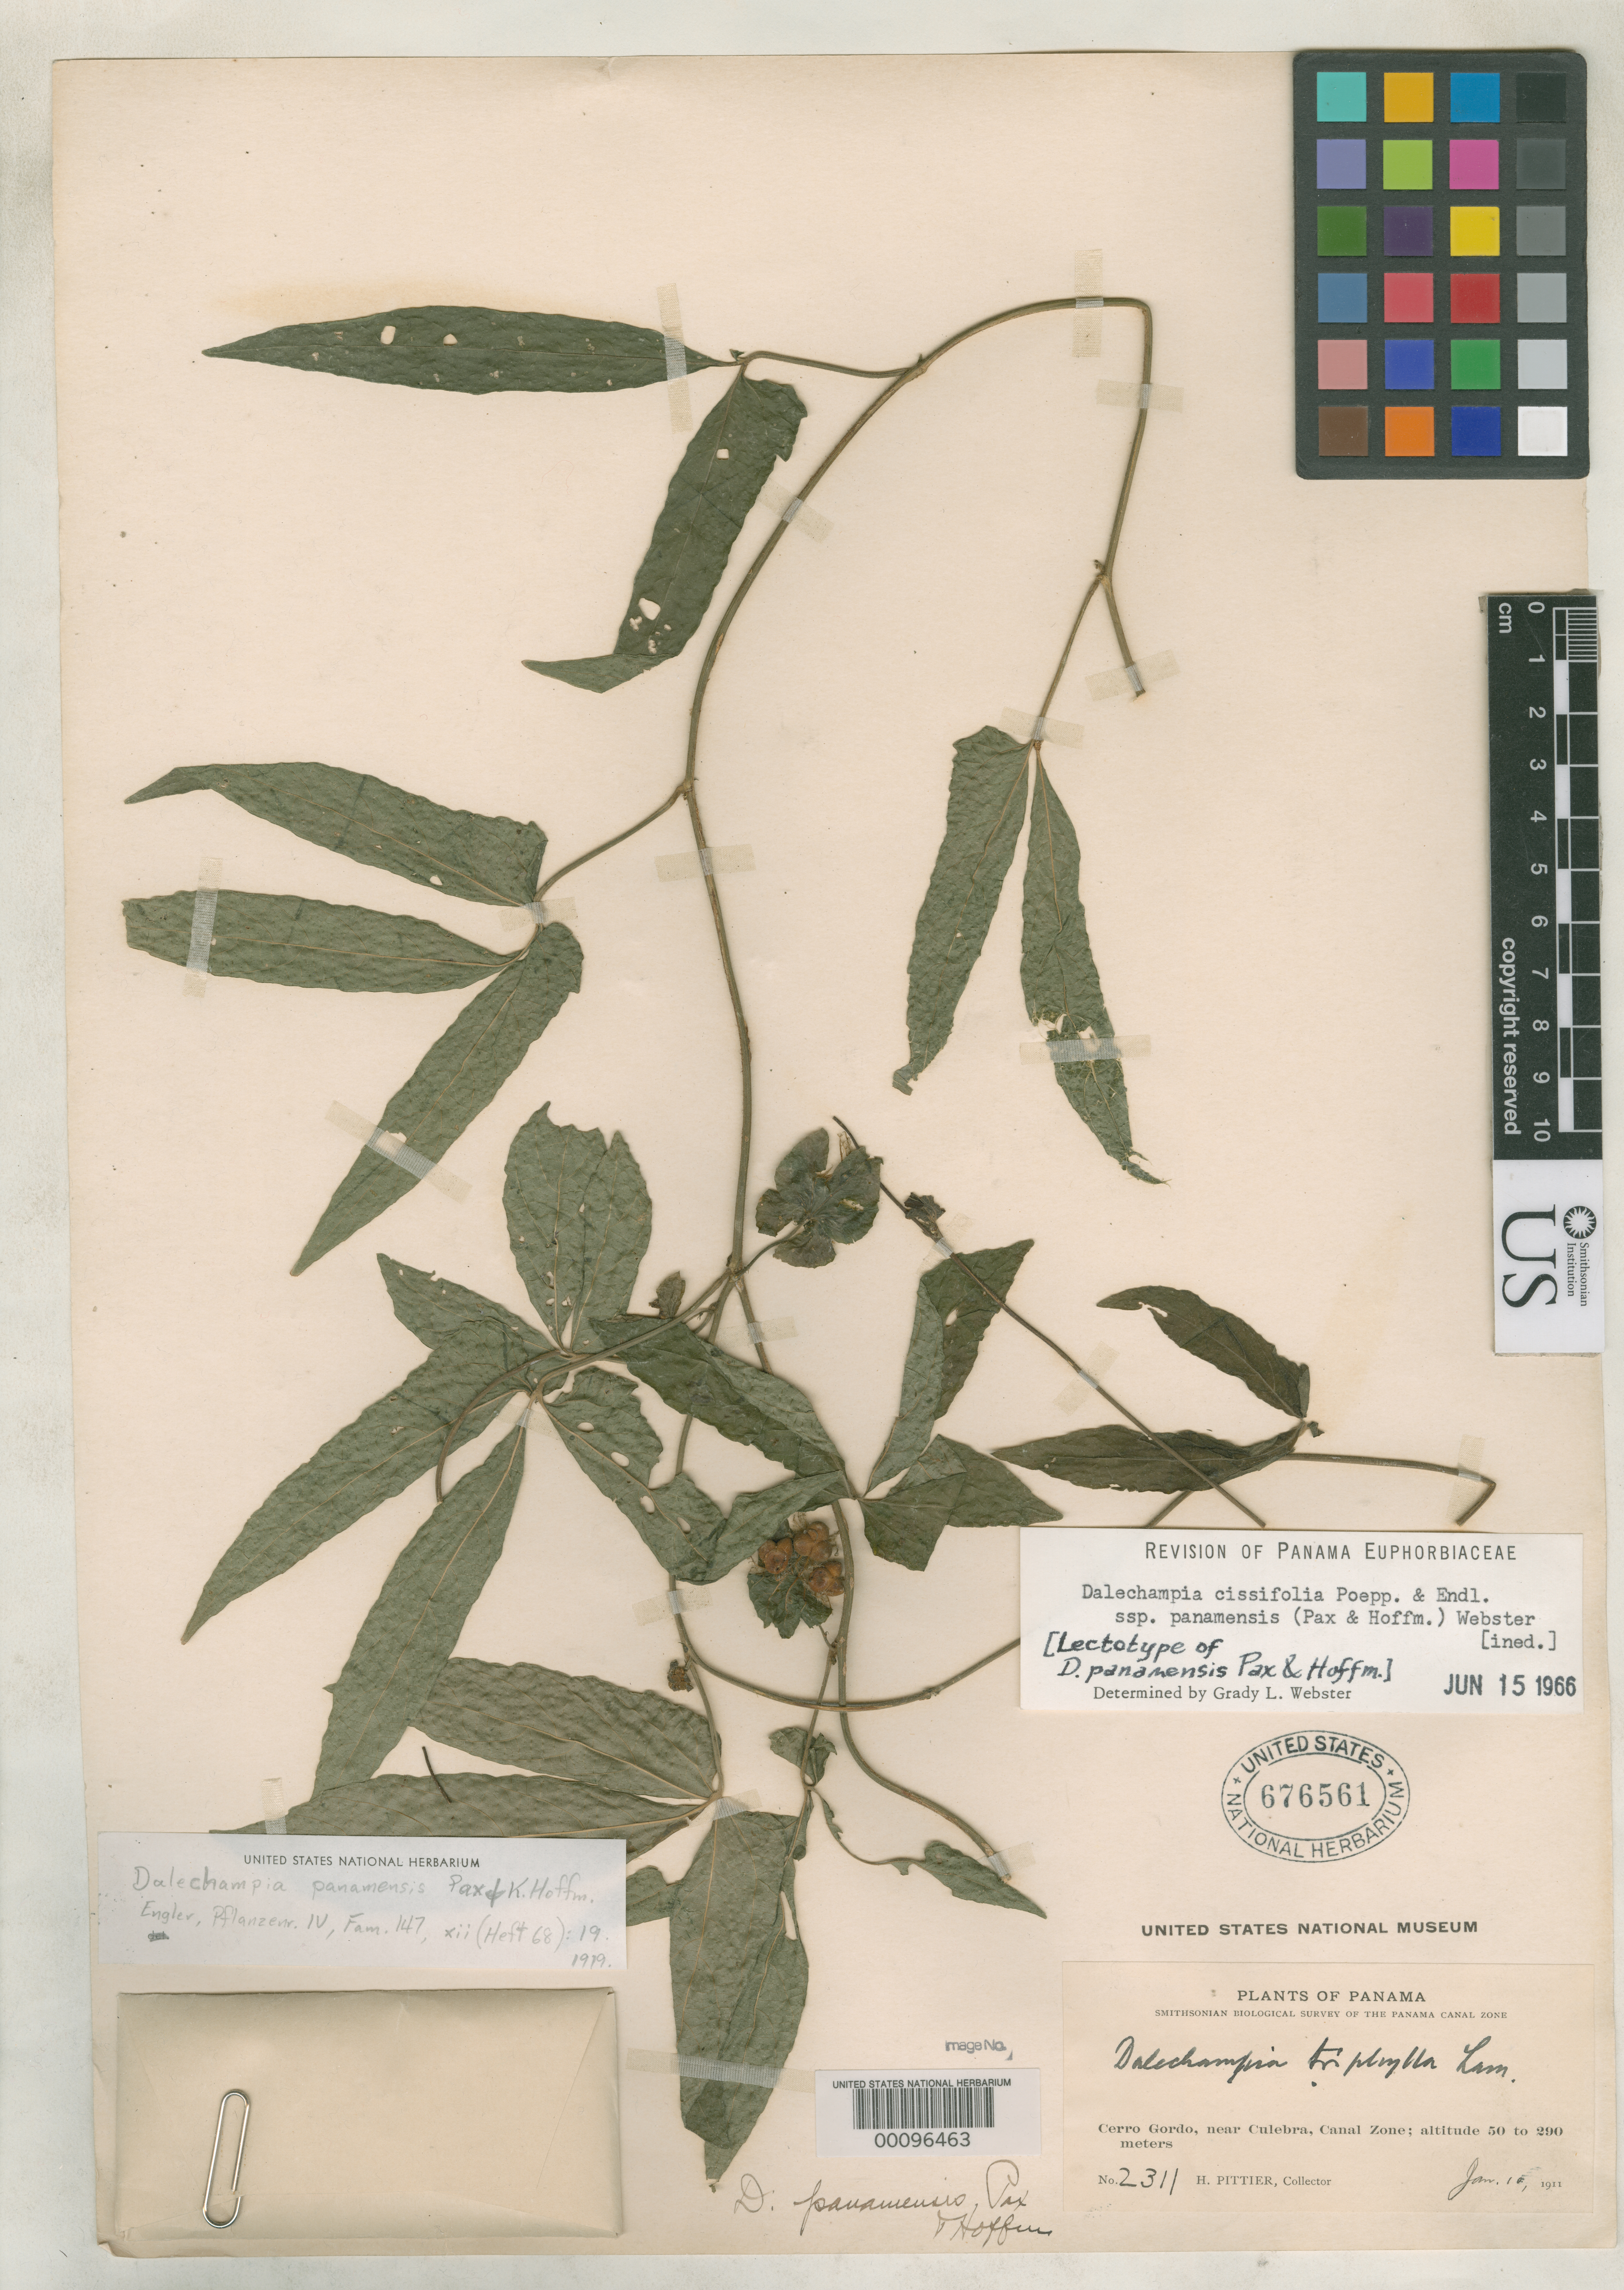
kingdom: Plantae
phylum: Tracheophyta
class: Magnoliopsida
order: Malpighiales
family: Euphorbiaceae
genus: Dalechampia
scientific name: Dalechampia panamensis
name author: Pax & K. Hoffm. in Engl.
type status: Lectotype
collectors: H. F. Pittier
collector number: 2311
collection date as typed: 10 Jan 1911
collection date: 1911-01-10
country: Panama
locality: Cerro Gordo; near Culebra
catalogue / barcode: US 676561